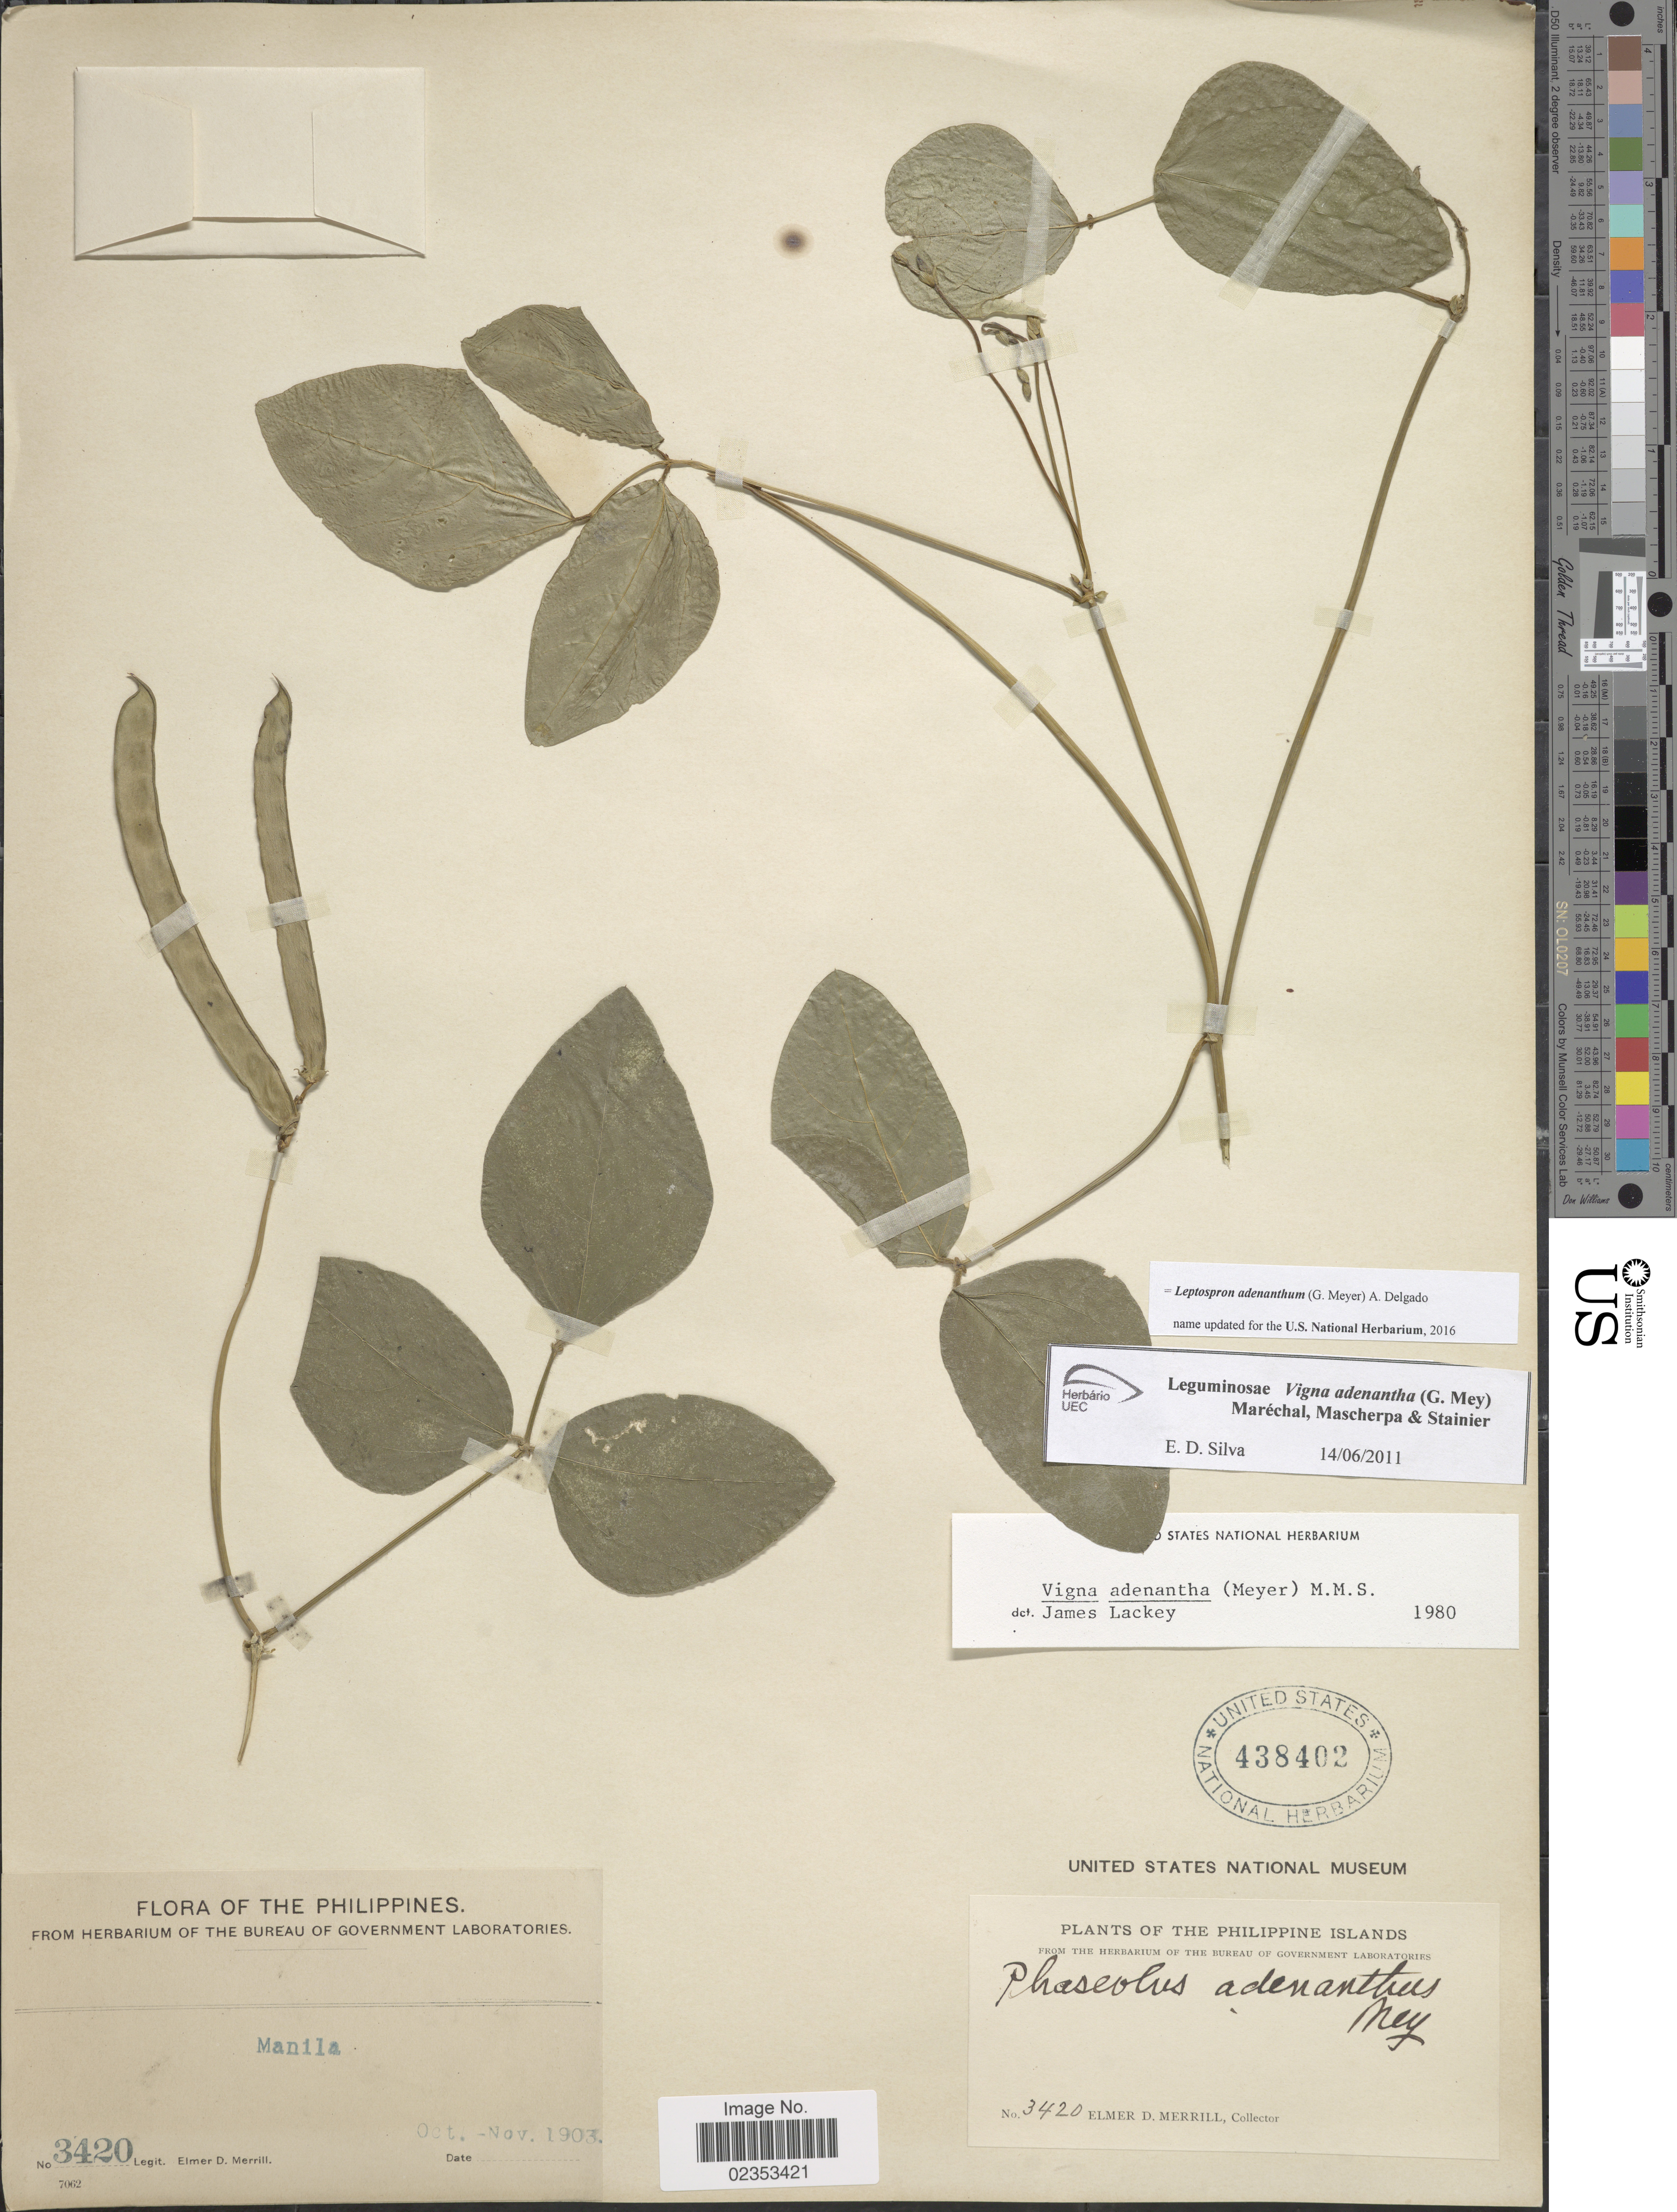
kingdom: Plantae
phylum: Tracheophyta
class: Magnoliopsida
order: Fabales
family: Fabaceae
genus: Leptospron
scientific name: Leptospron sp.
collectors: E. D. Merrill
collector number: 3420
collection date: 1903-10/1903-11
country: Philippines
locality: The Philippine Islands, Manila.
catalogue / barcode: US 438402